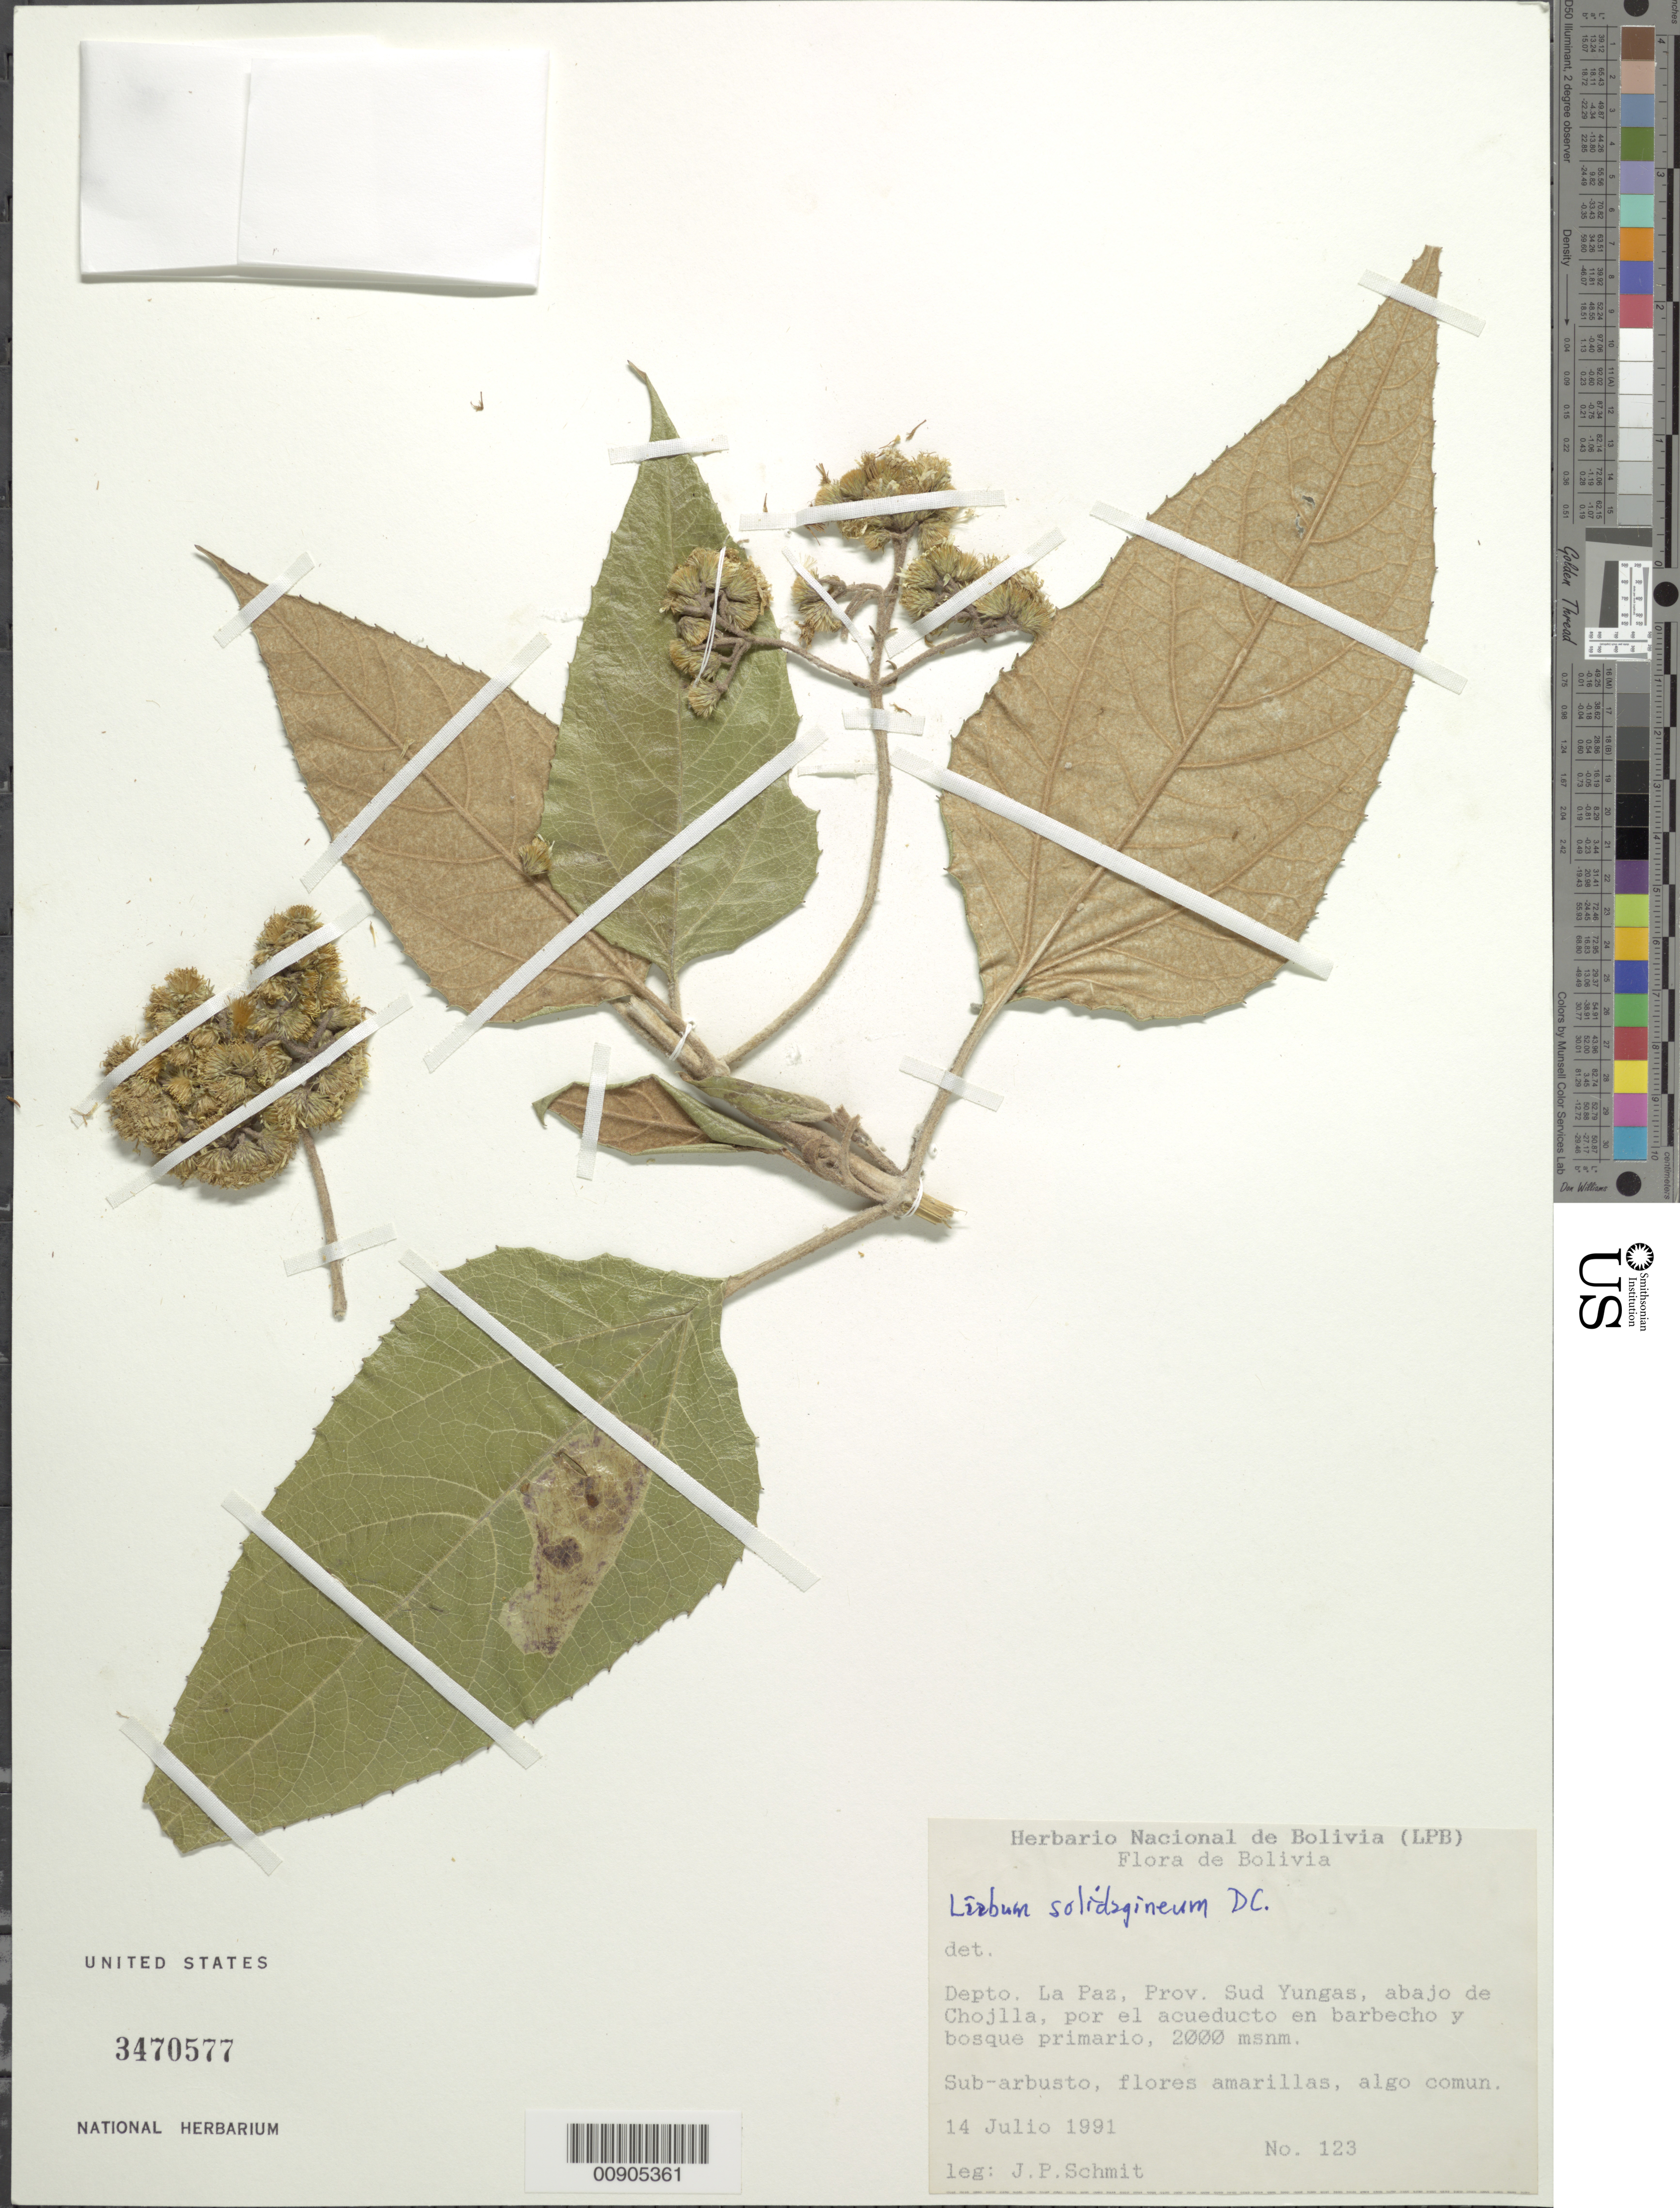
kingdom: Plantae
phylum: Tracheophyta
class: Magnoliopsida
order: Asterales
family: Asteraceae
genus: Liabum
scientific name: Liabum solidagineum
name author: (Kunth) Less.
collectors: J. Schmit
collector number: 123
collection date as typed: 14 July 1991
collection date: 1991-07-14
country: Bolivia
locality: Dpto. La Paz, Prov. Sud Yungas, Chojlla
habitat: Por el acueducto en barbecho y bosque primario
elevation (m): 2000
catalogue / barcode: US 3470577